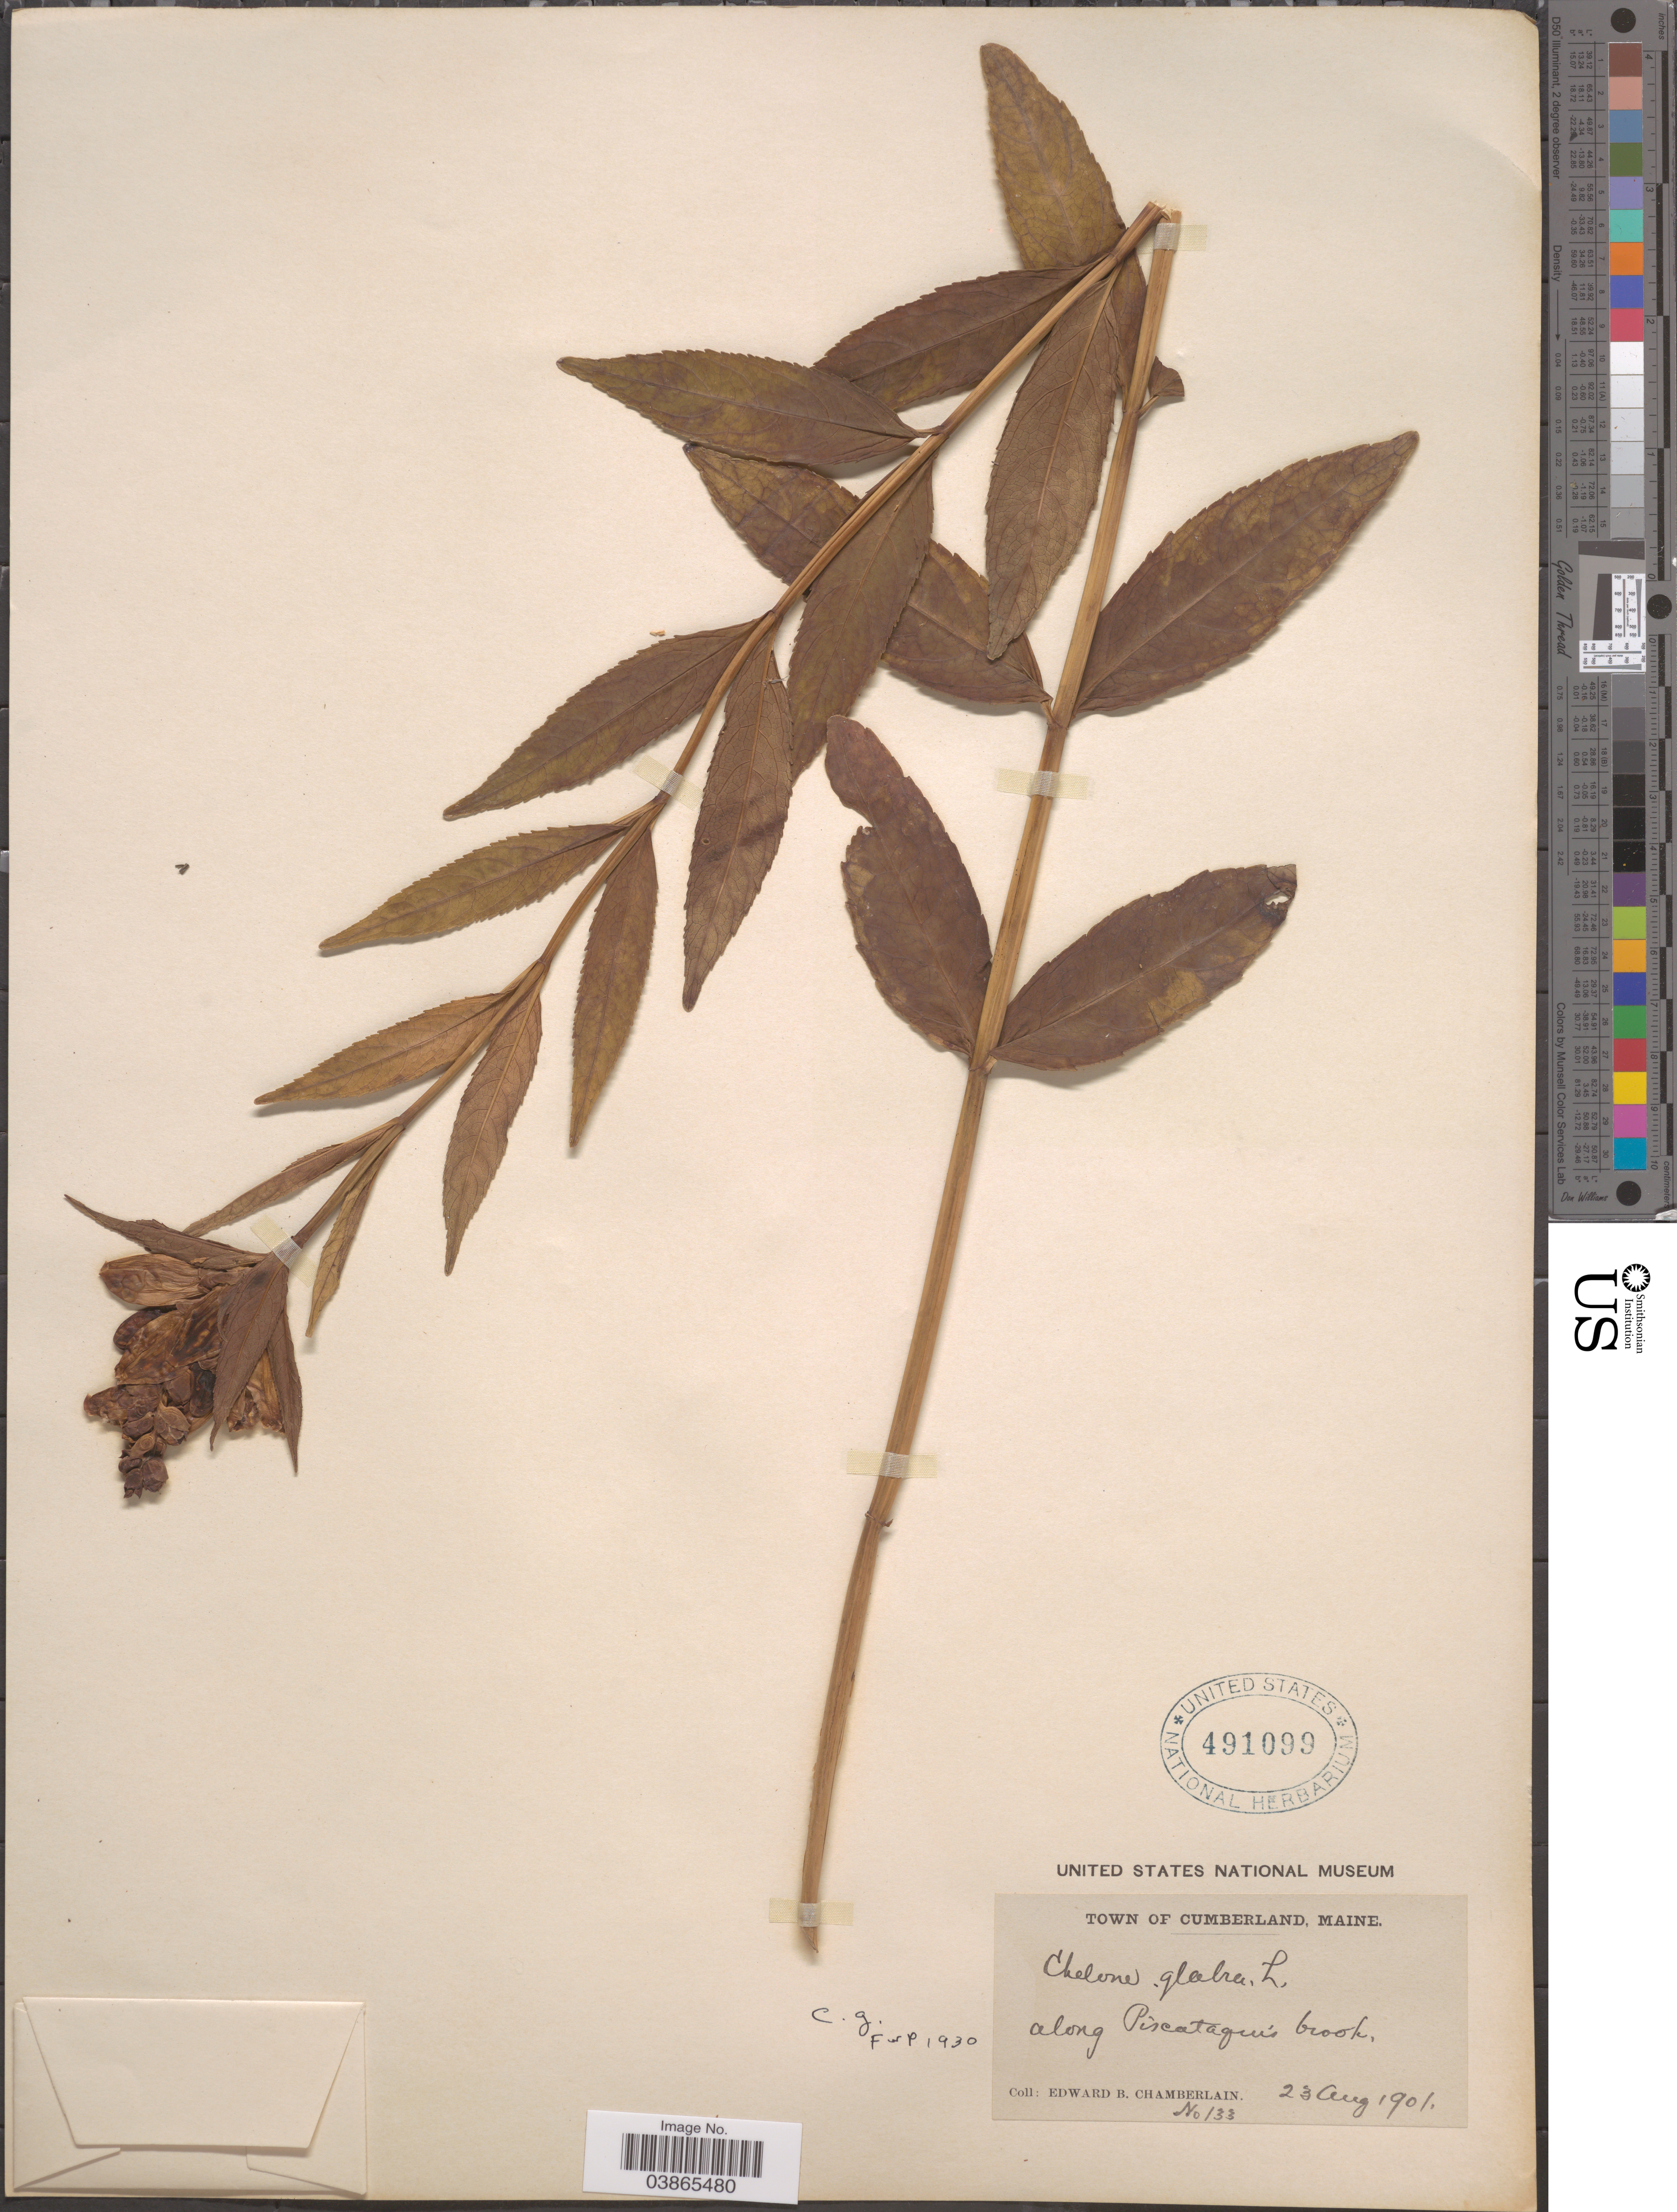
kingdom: Plantae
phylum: Tracheophyta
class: Magnoliopsida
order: Lamiales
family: Plantaginaceae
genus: Chelone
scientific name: Chelone glabra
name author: L.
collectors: E. Chamberlain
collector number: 133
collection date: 1901-08-23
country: United States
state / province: Maine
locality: Town of Cumberland. Along Piscataguis brook.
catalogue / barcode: US 491099